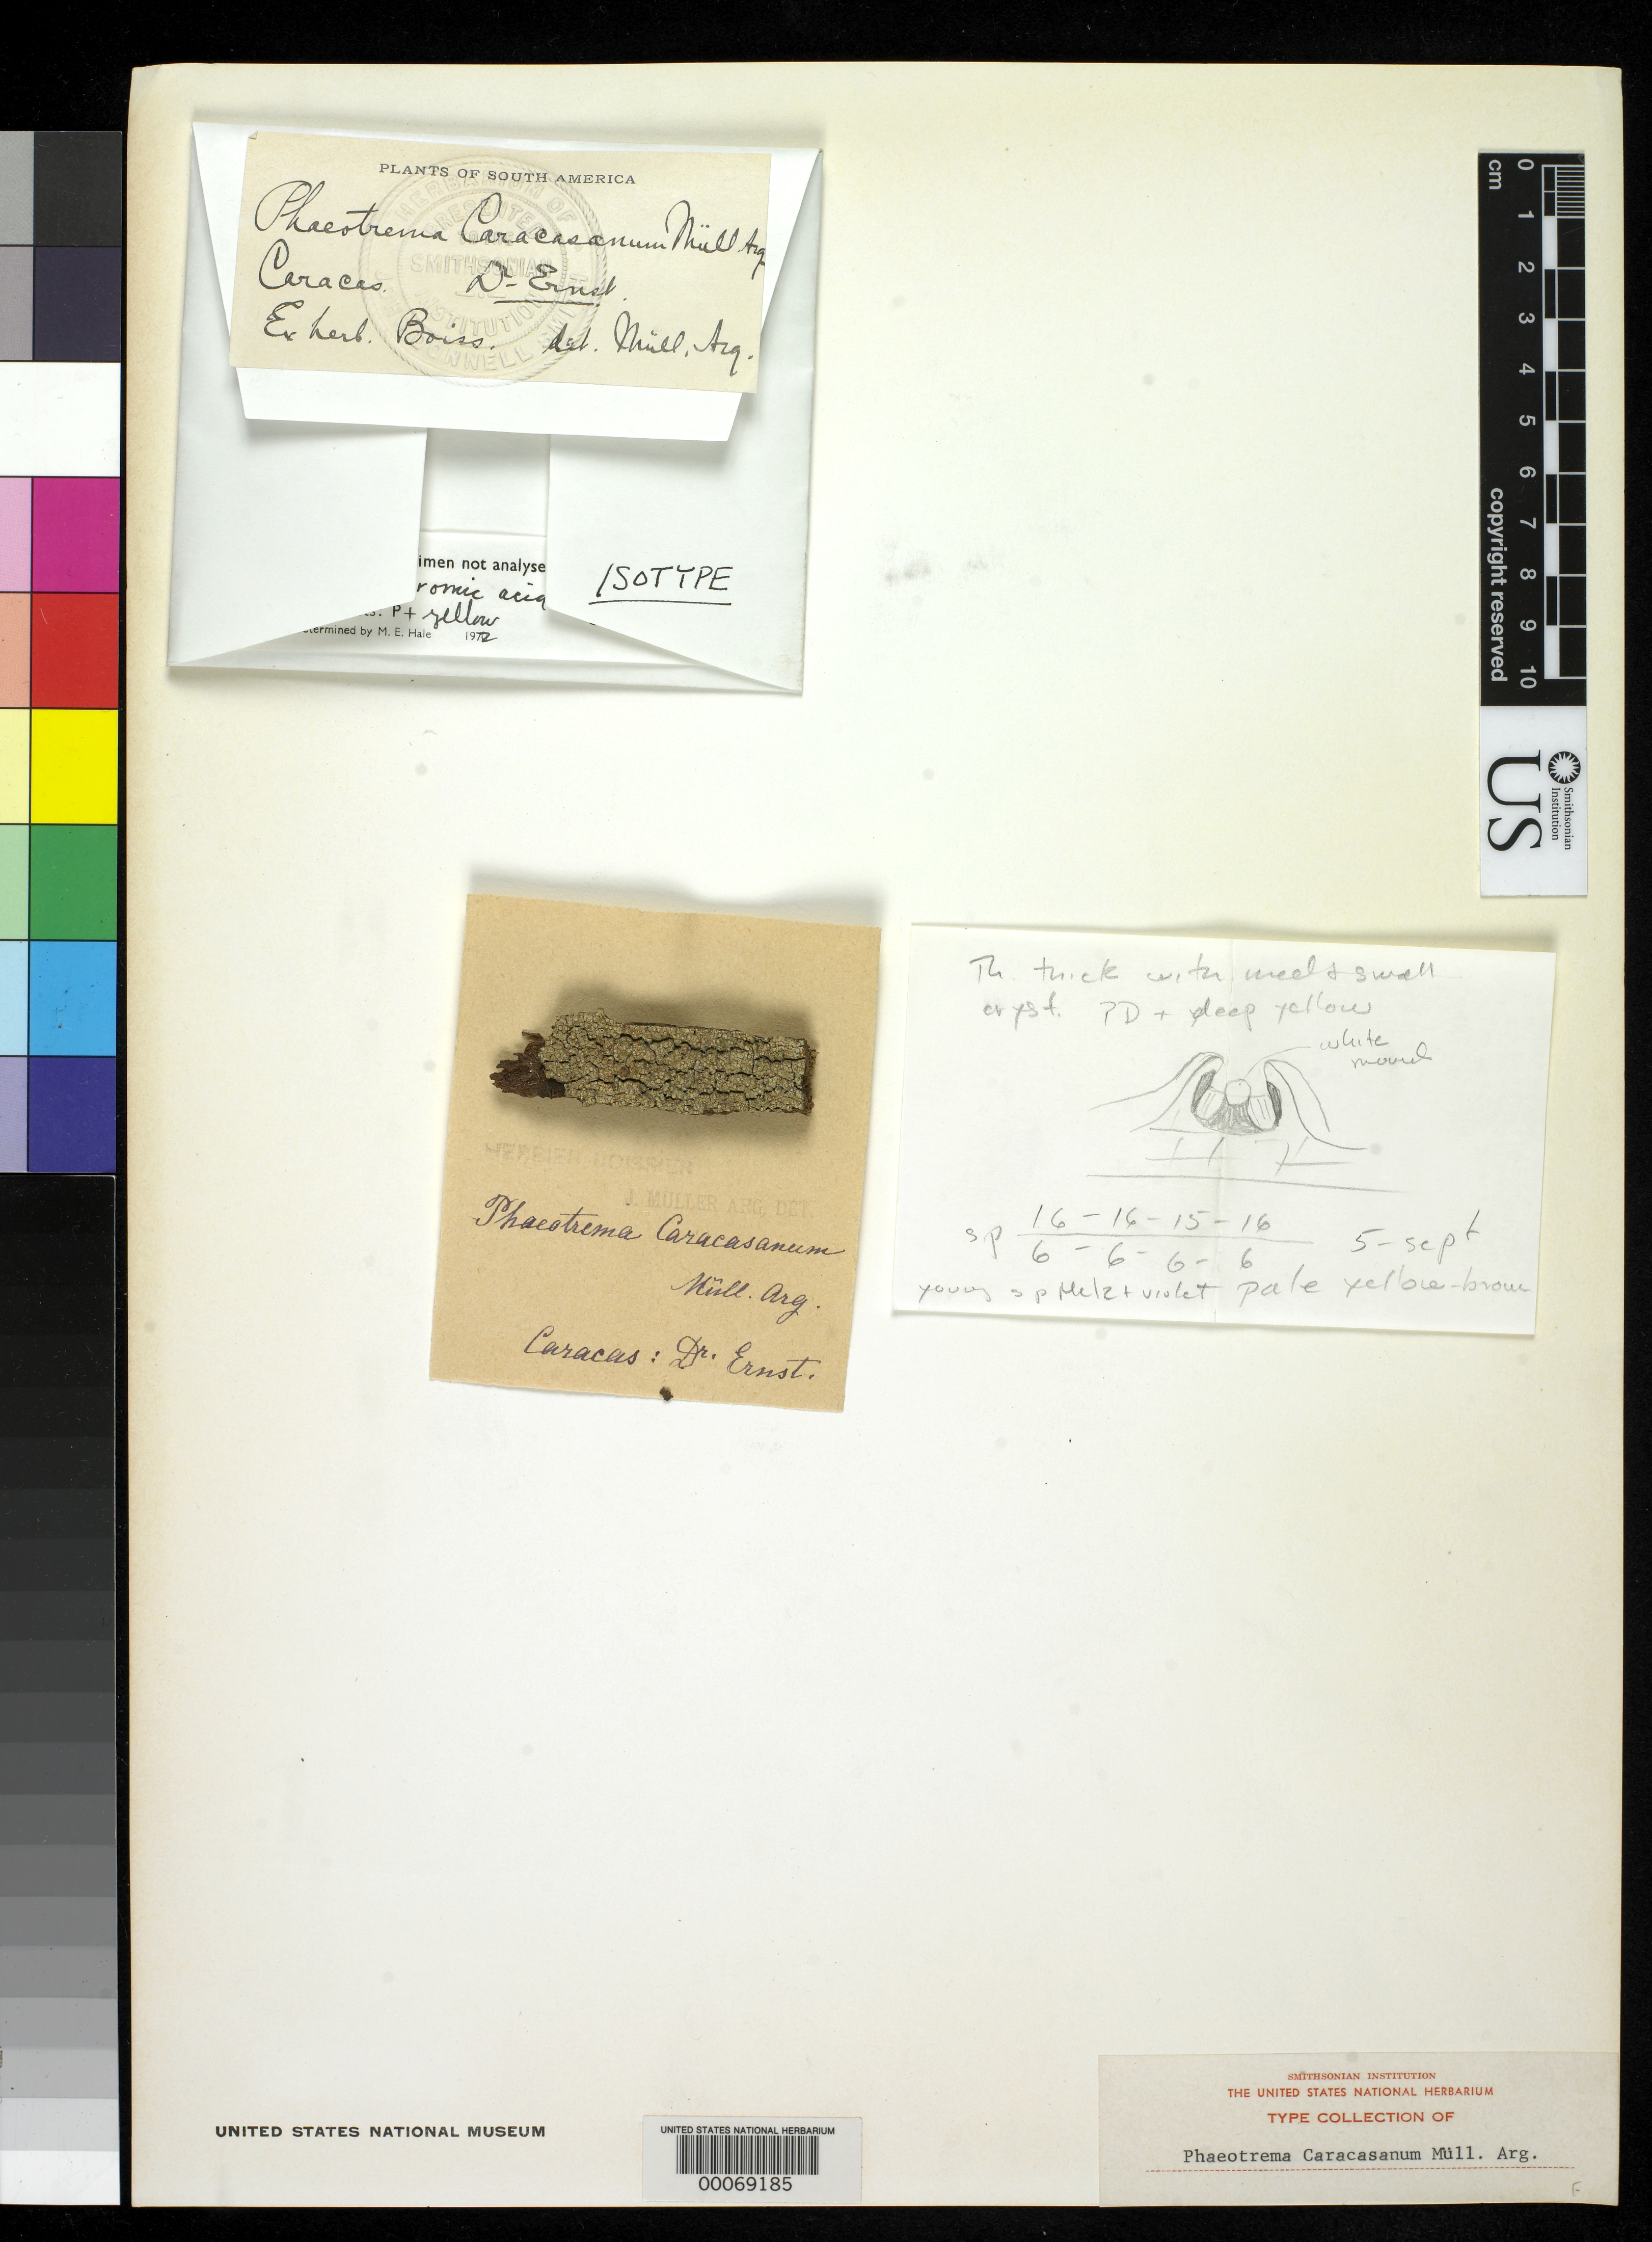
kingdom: Fungi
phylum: Ascomycota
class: Lecanoromycetes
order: Ostropales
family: Graphidaceae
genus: Phaeotrema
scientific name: Phaeotrema caracasanum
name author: Müll. Arg.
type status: Isotype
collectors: A. Ernst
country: Venezuela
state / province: Distrito Federal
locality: Caracas.